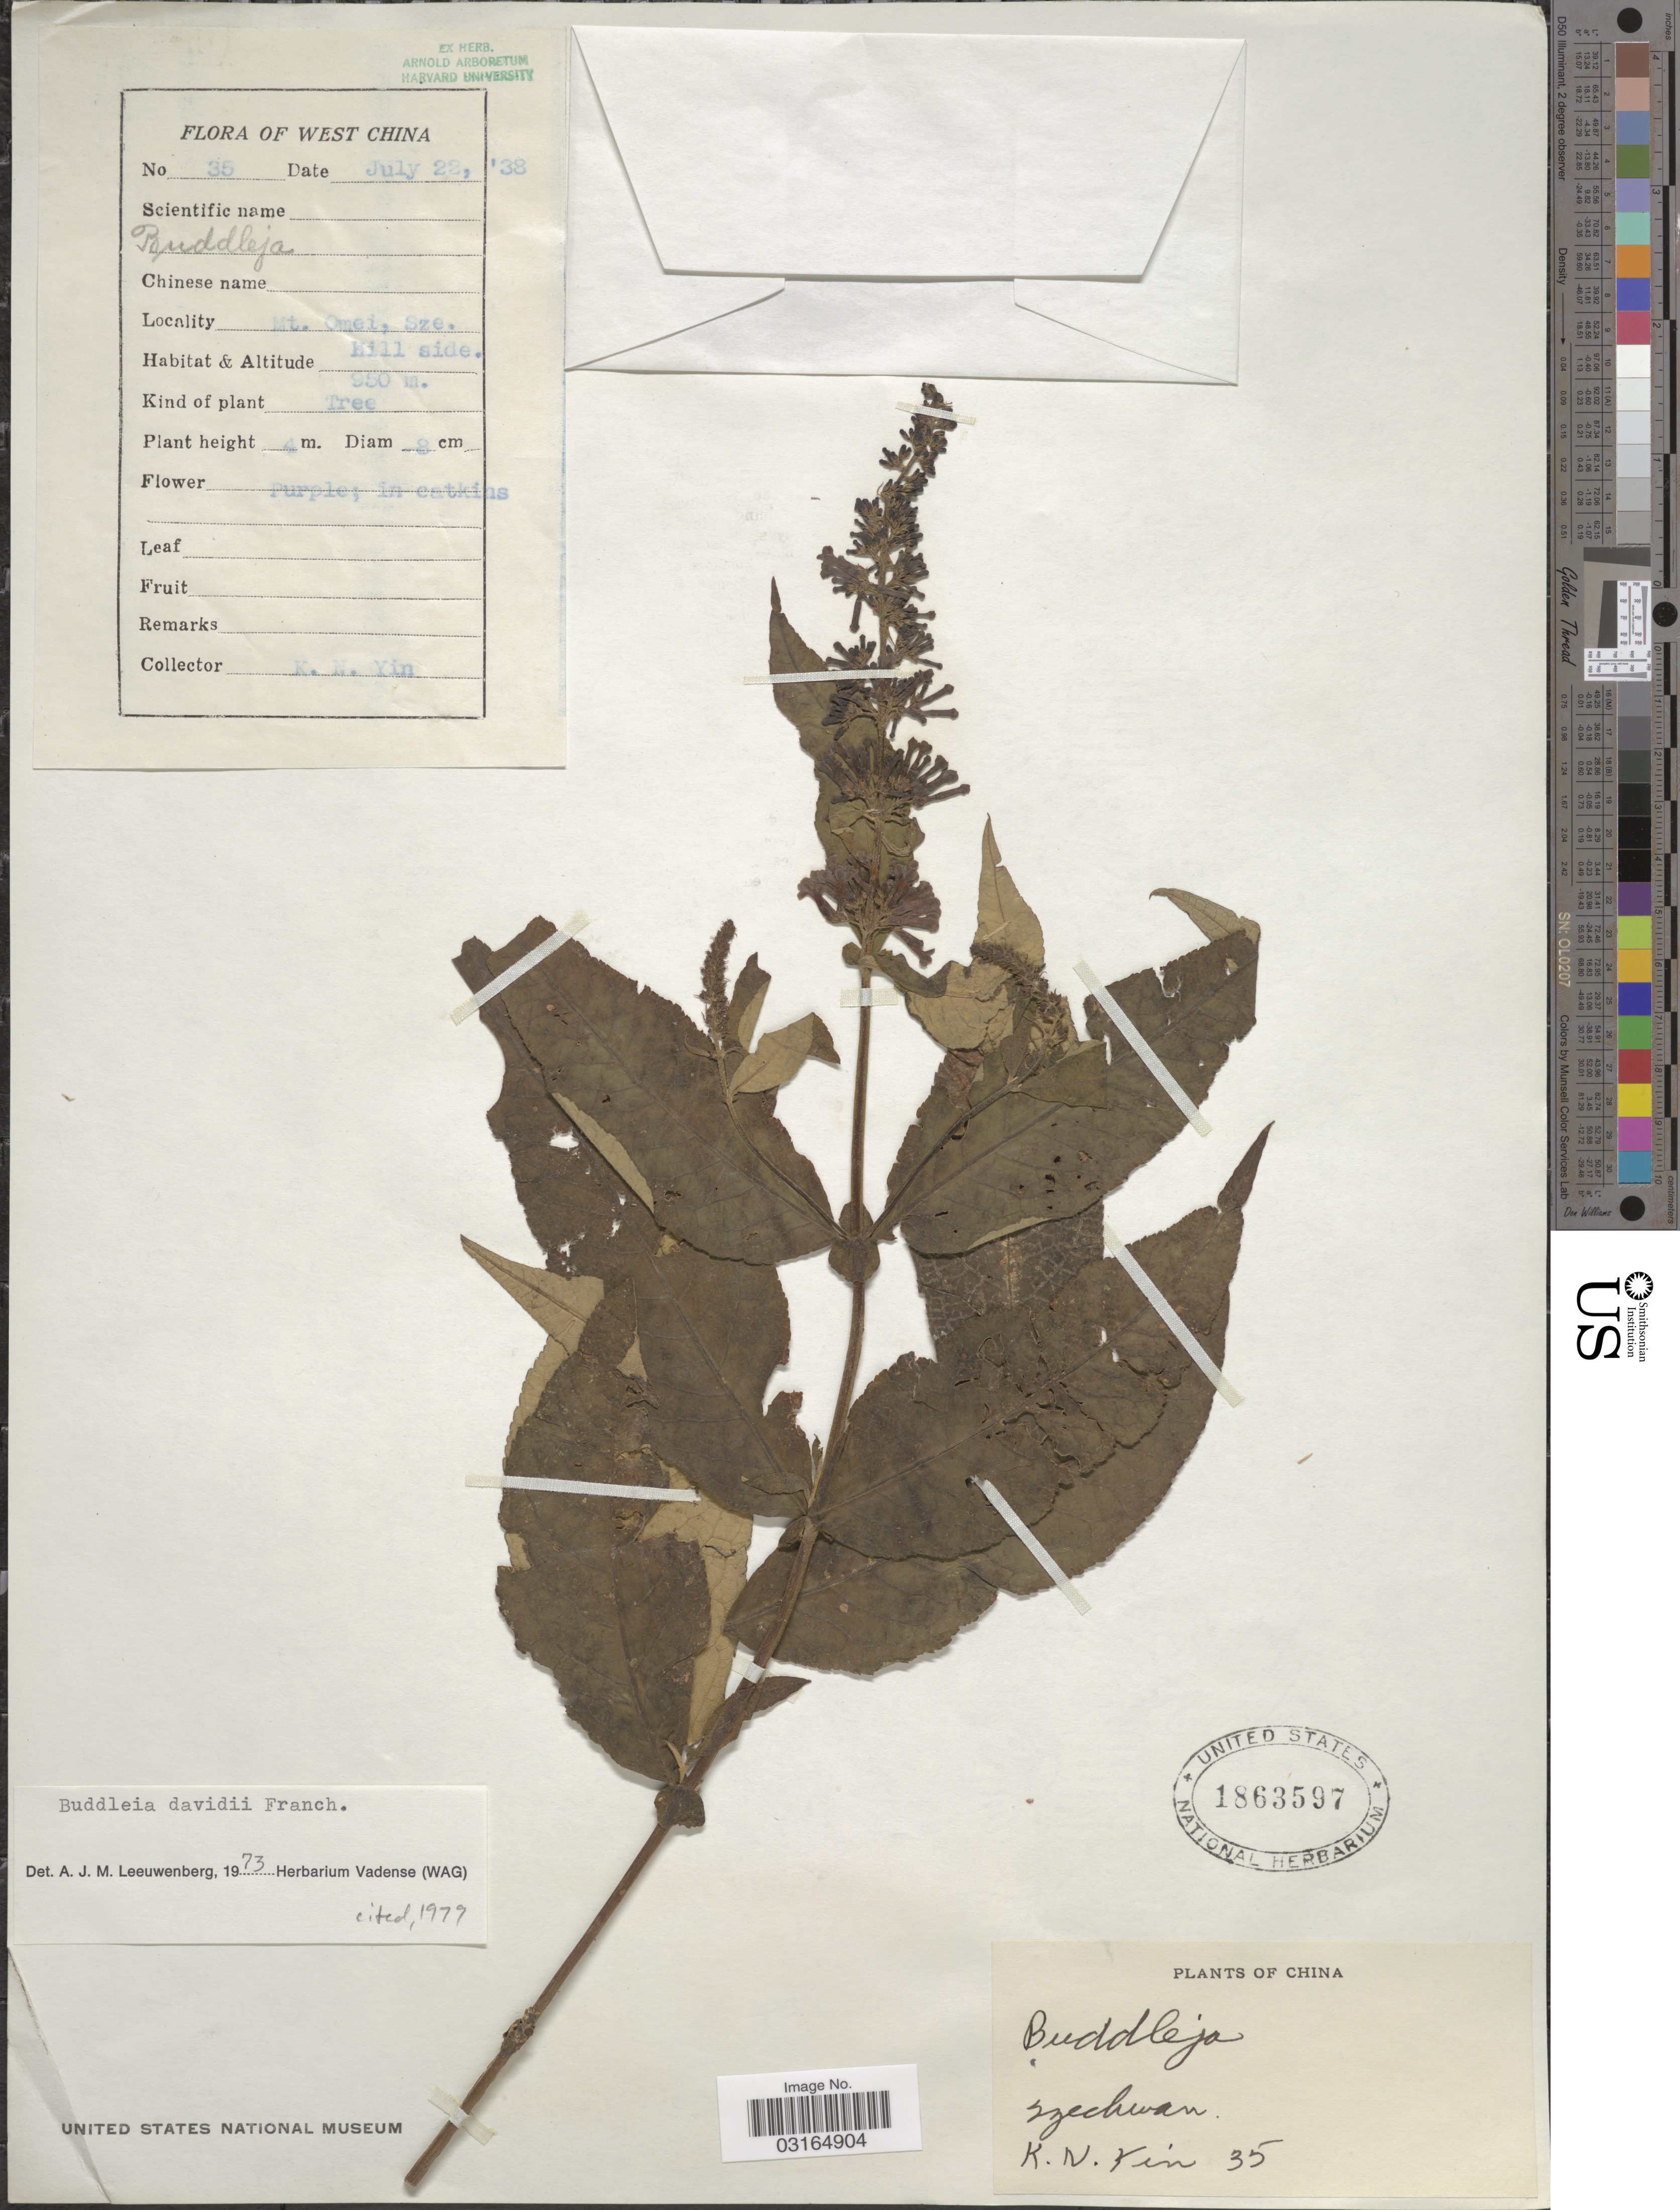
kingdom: Plantae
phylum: Tracheophyta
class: Magnoliopsida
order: Lamiales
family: Scrophulariaceae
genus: Buddleja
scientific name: Buddleja davidii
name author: Franch.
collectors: K. Yin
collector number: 35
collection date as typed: Transcribed d/m/y: 22/7/38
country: China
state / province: Sichuan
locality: West China. Szechwan. Mt. Omei.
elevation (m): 950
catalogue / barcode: US 1863597